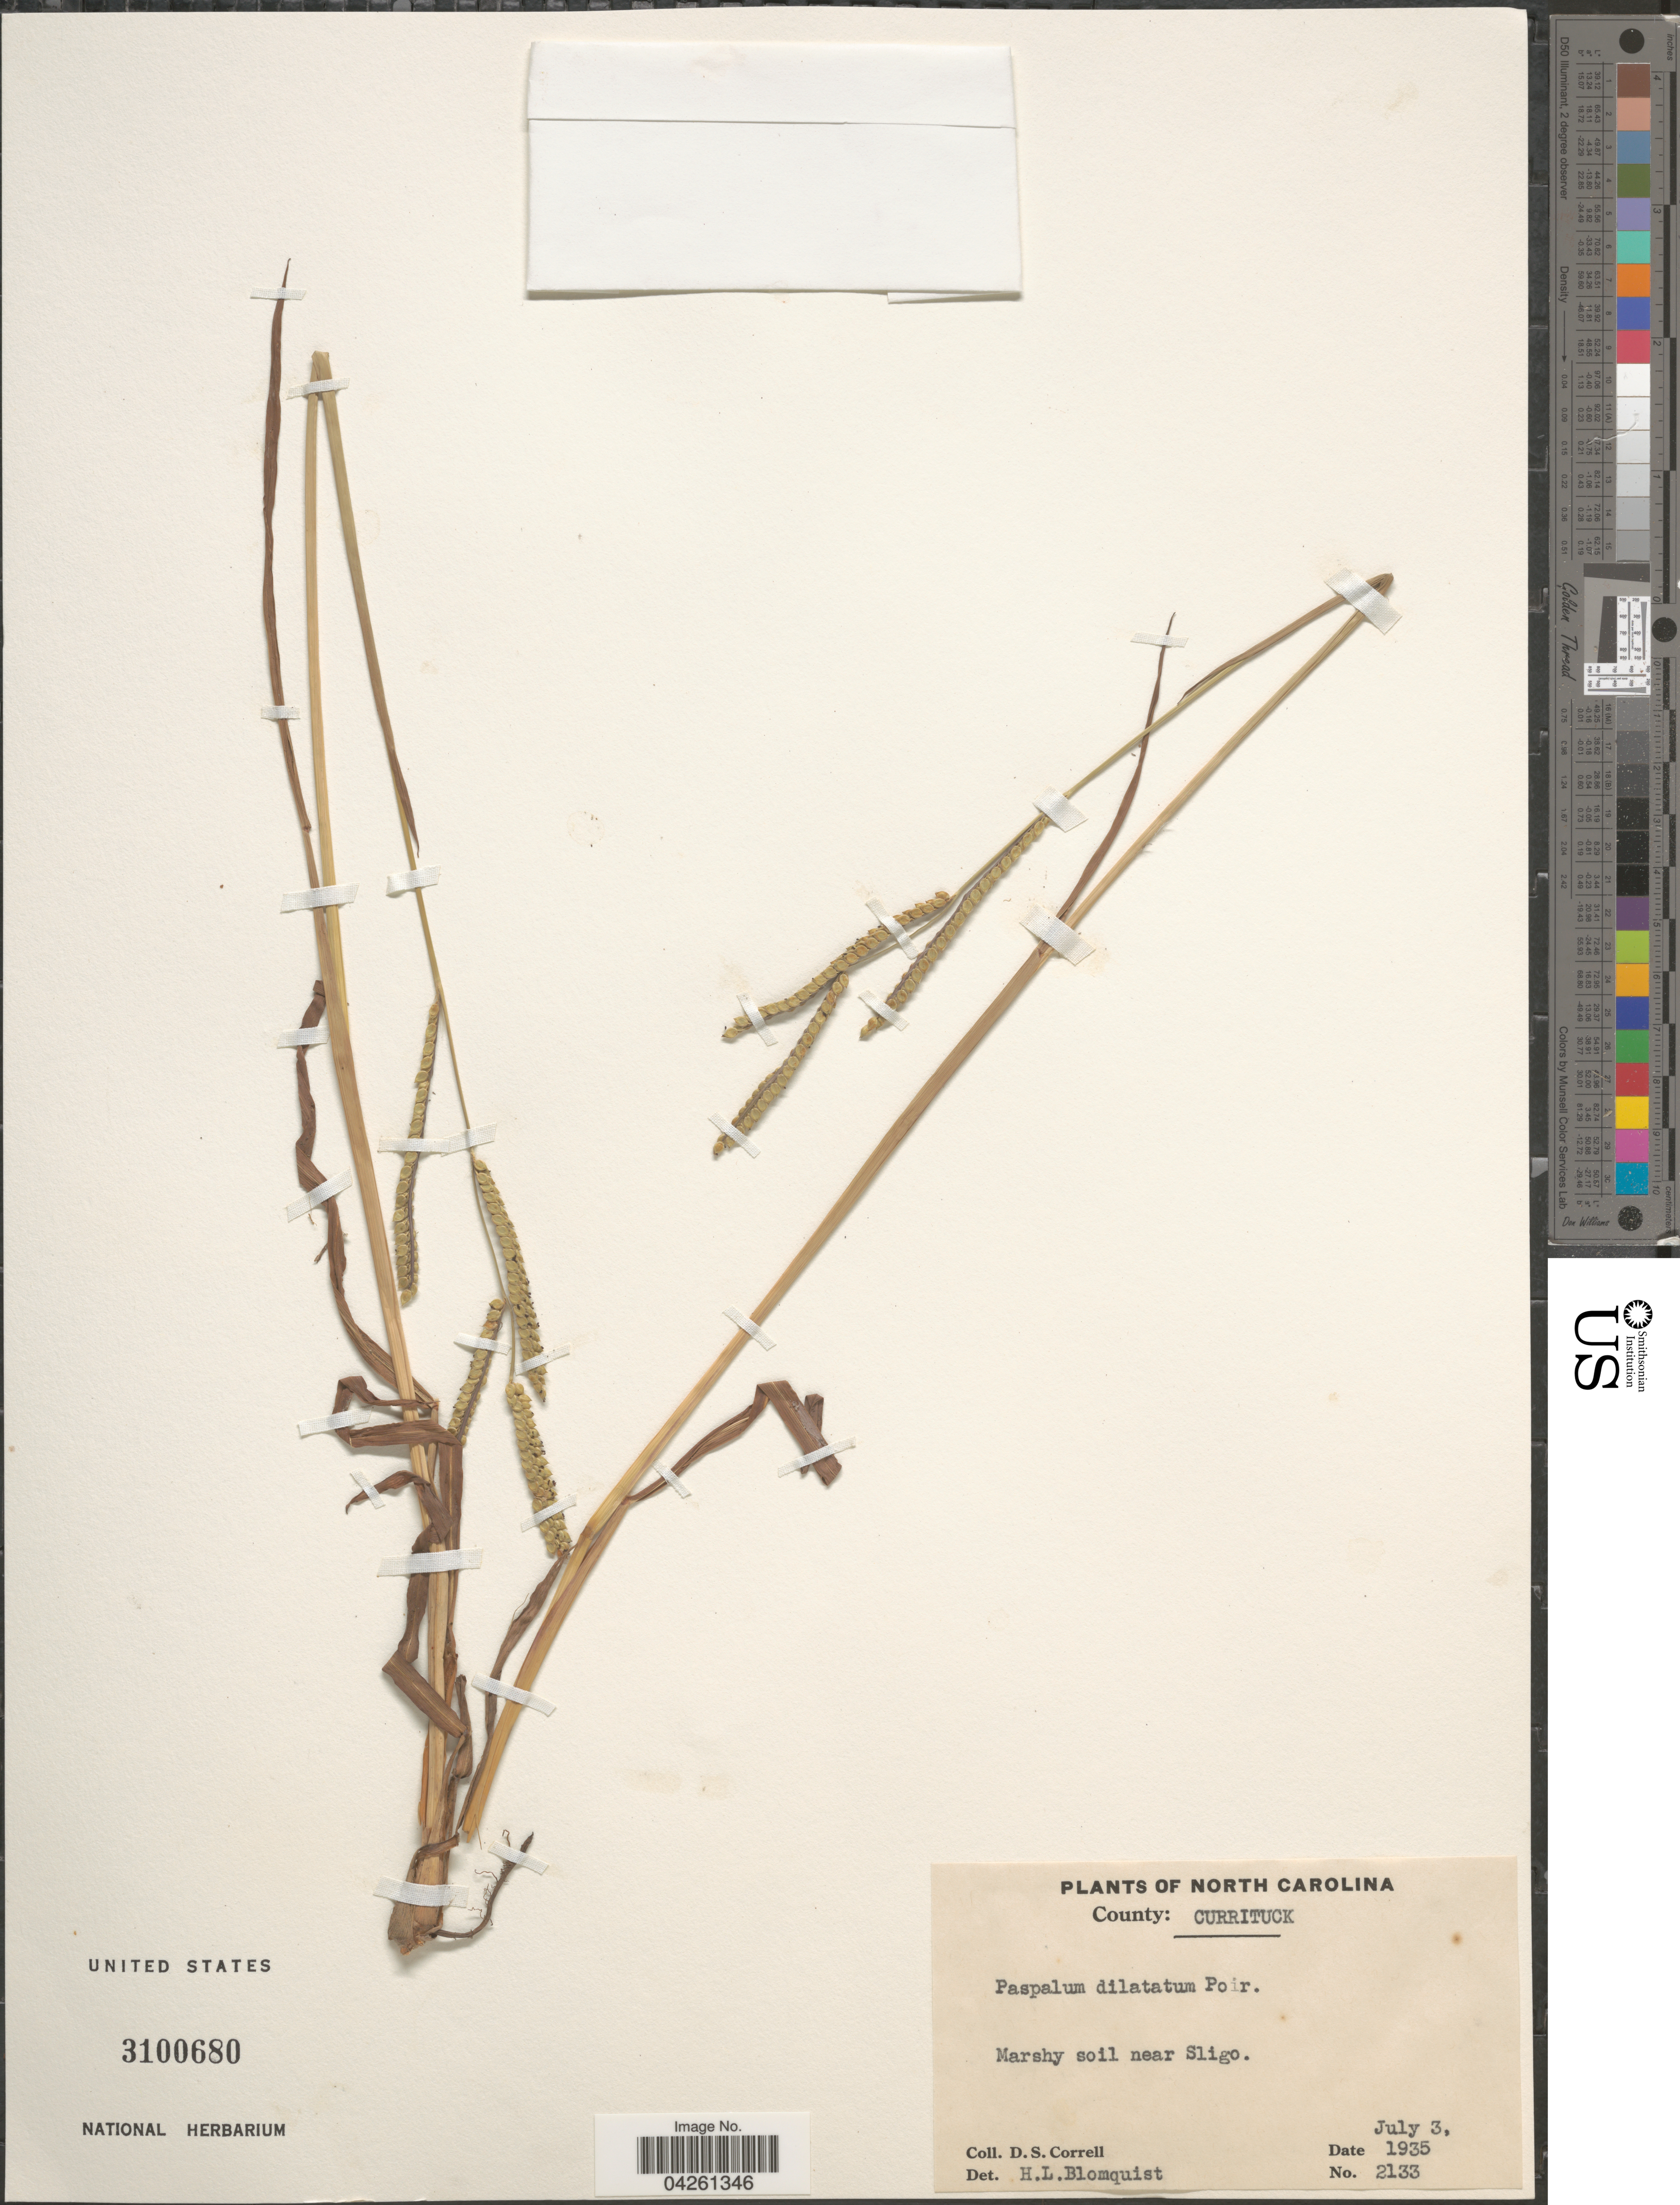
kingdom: Plantae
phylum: Tracheophyta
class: Liliopsida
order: Poales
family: Poaceae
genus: Paspalum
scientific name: Paspalum dilatatum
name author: Poir.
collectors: D. S. Correll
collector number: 2133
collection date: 1935-07-03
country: United States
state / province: North Carolina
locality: County: Currituck. Marshy soil near Sligo.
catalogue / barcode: US 3100680